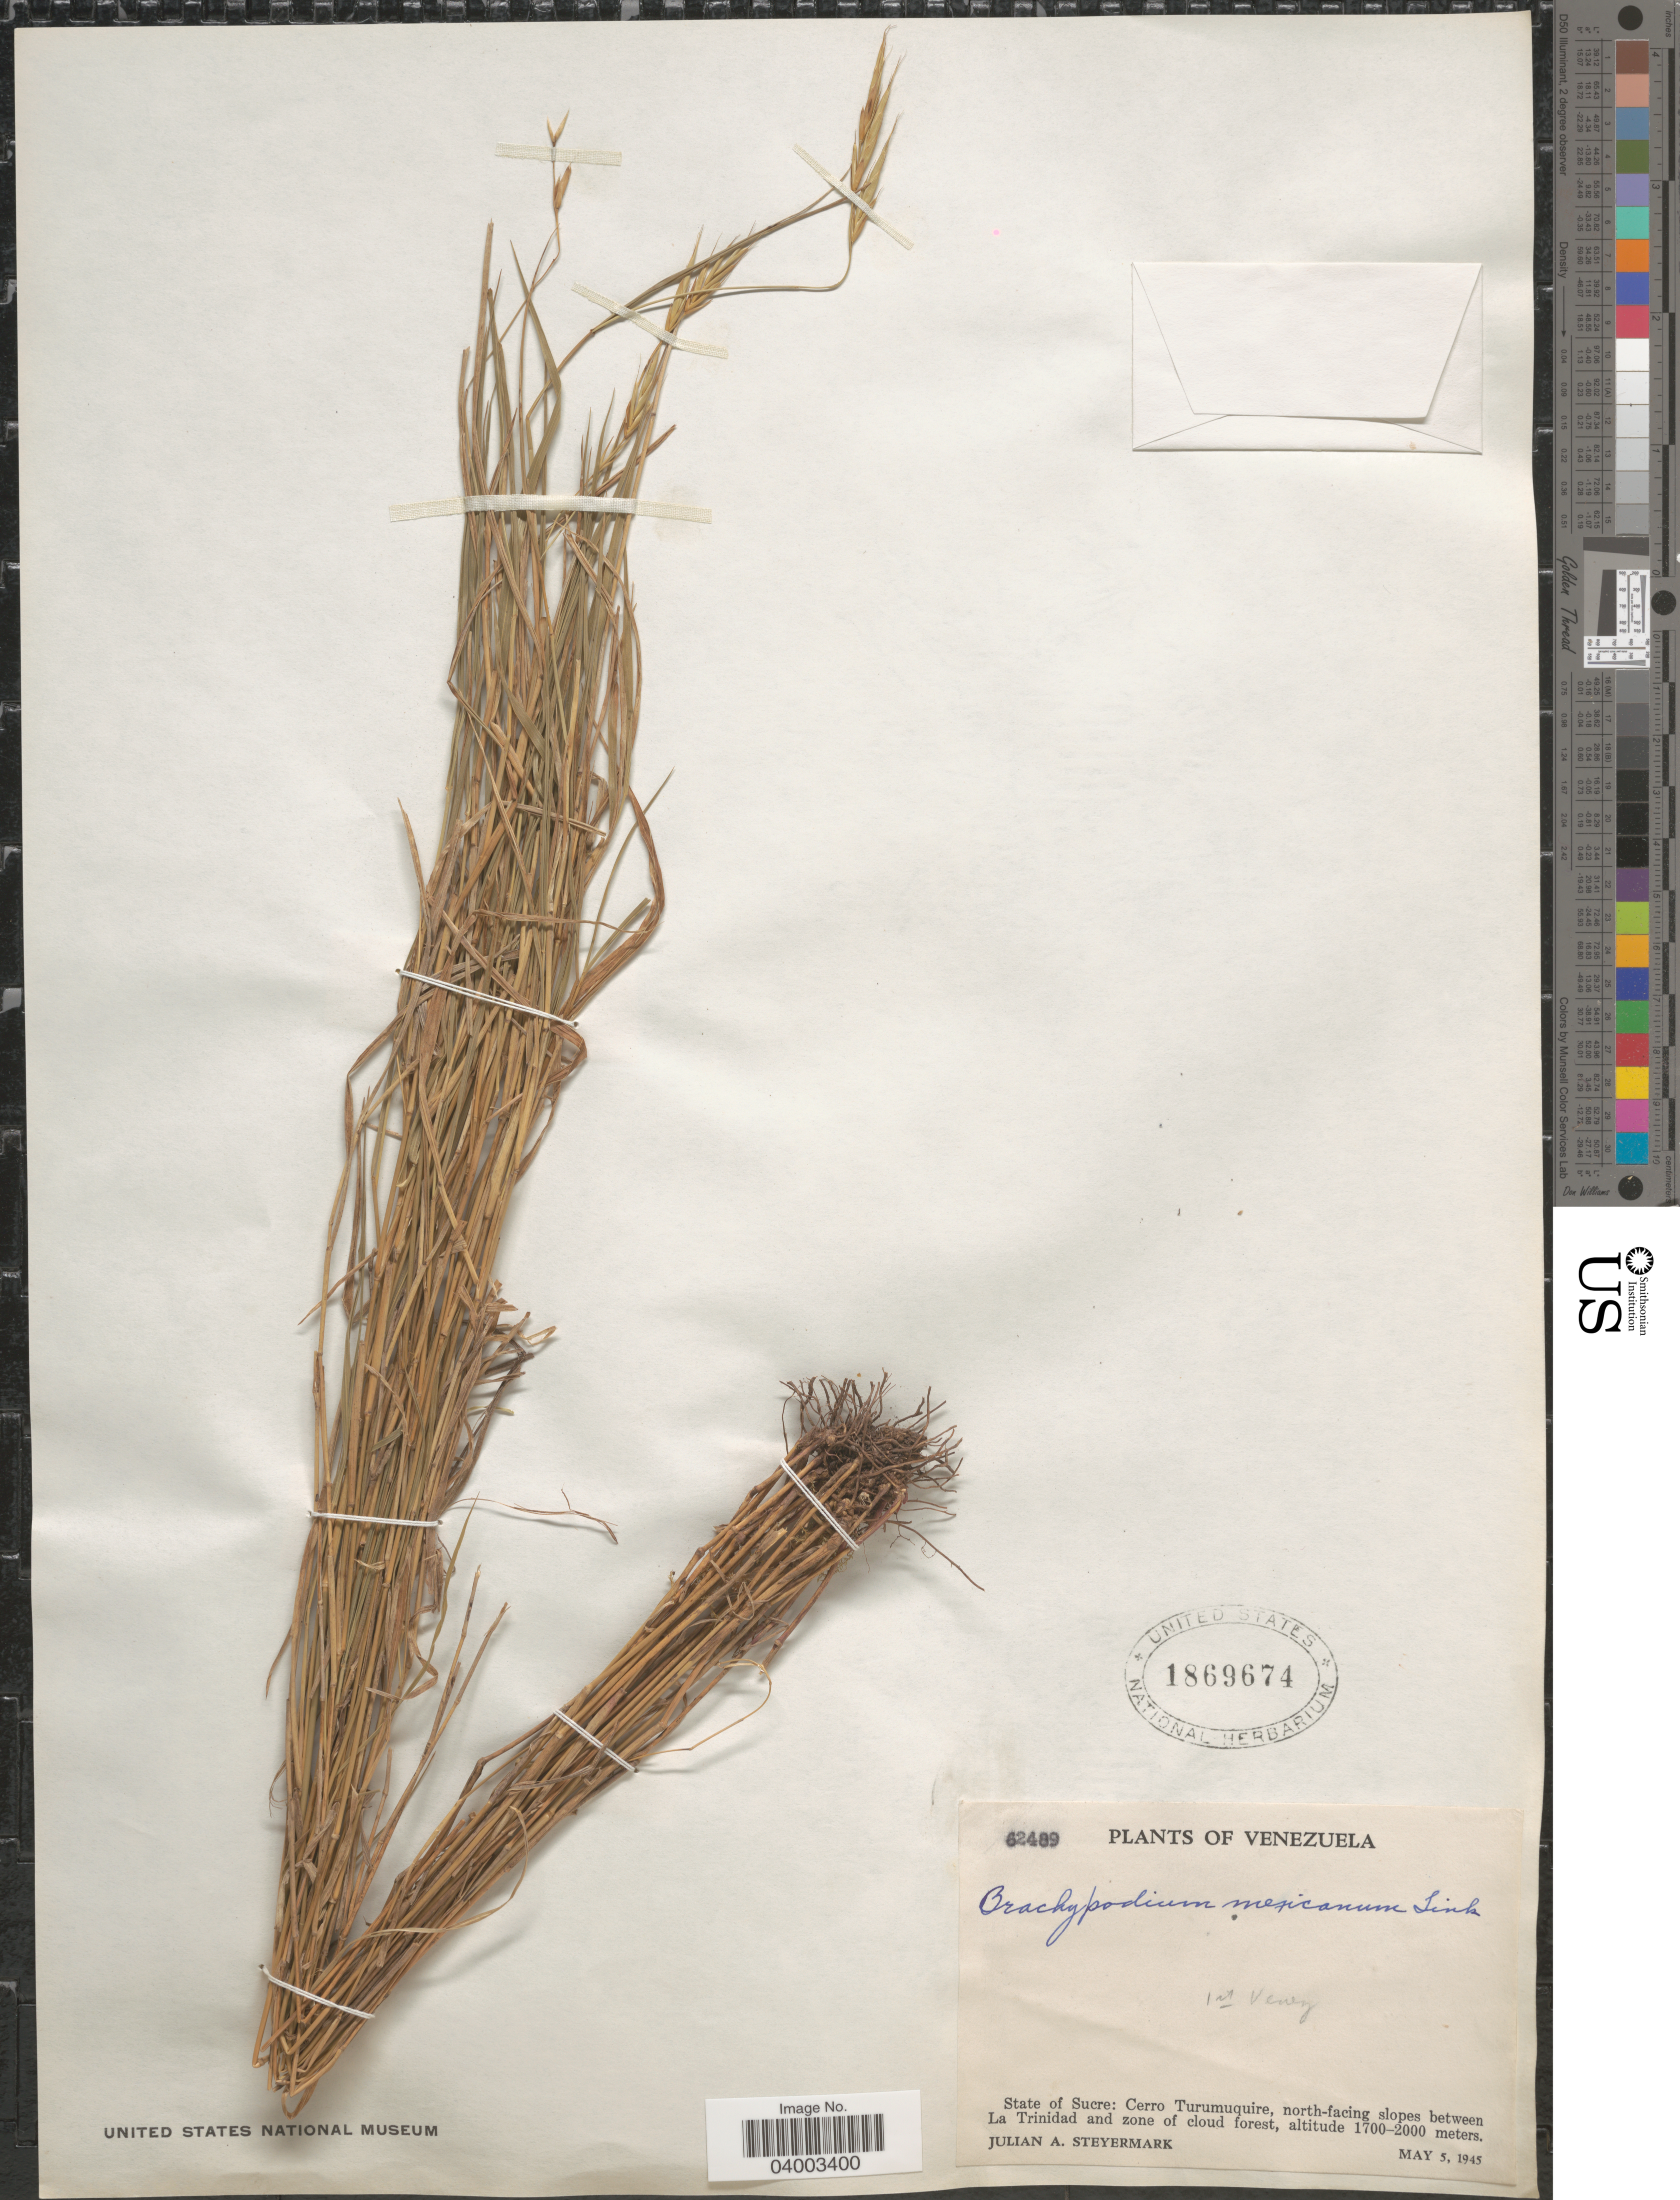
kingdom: Plantae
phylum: Tracheophyta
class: Liliopsida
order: Poales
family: Poaceae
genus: Brachypodium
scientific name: Brachypodium mexicanum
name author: (Roem. & Schult.) Link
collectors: J. Steyermark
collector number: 62489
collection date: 1945-05-05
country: Venezuela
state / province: Sucre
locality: Cerro Turumuquire, north-facing slopes between La Trinidad and zone of cloud forest.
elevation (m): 1700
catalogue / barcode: US 1869674